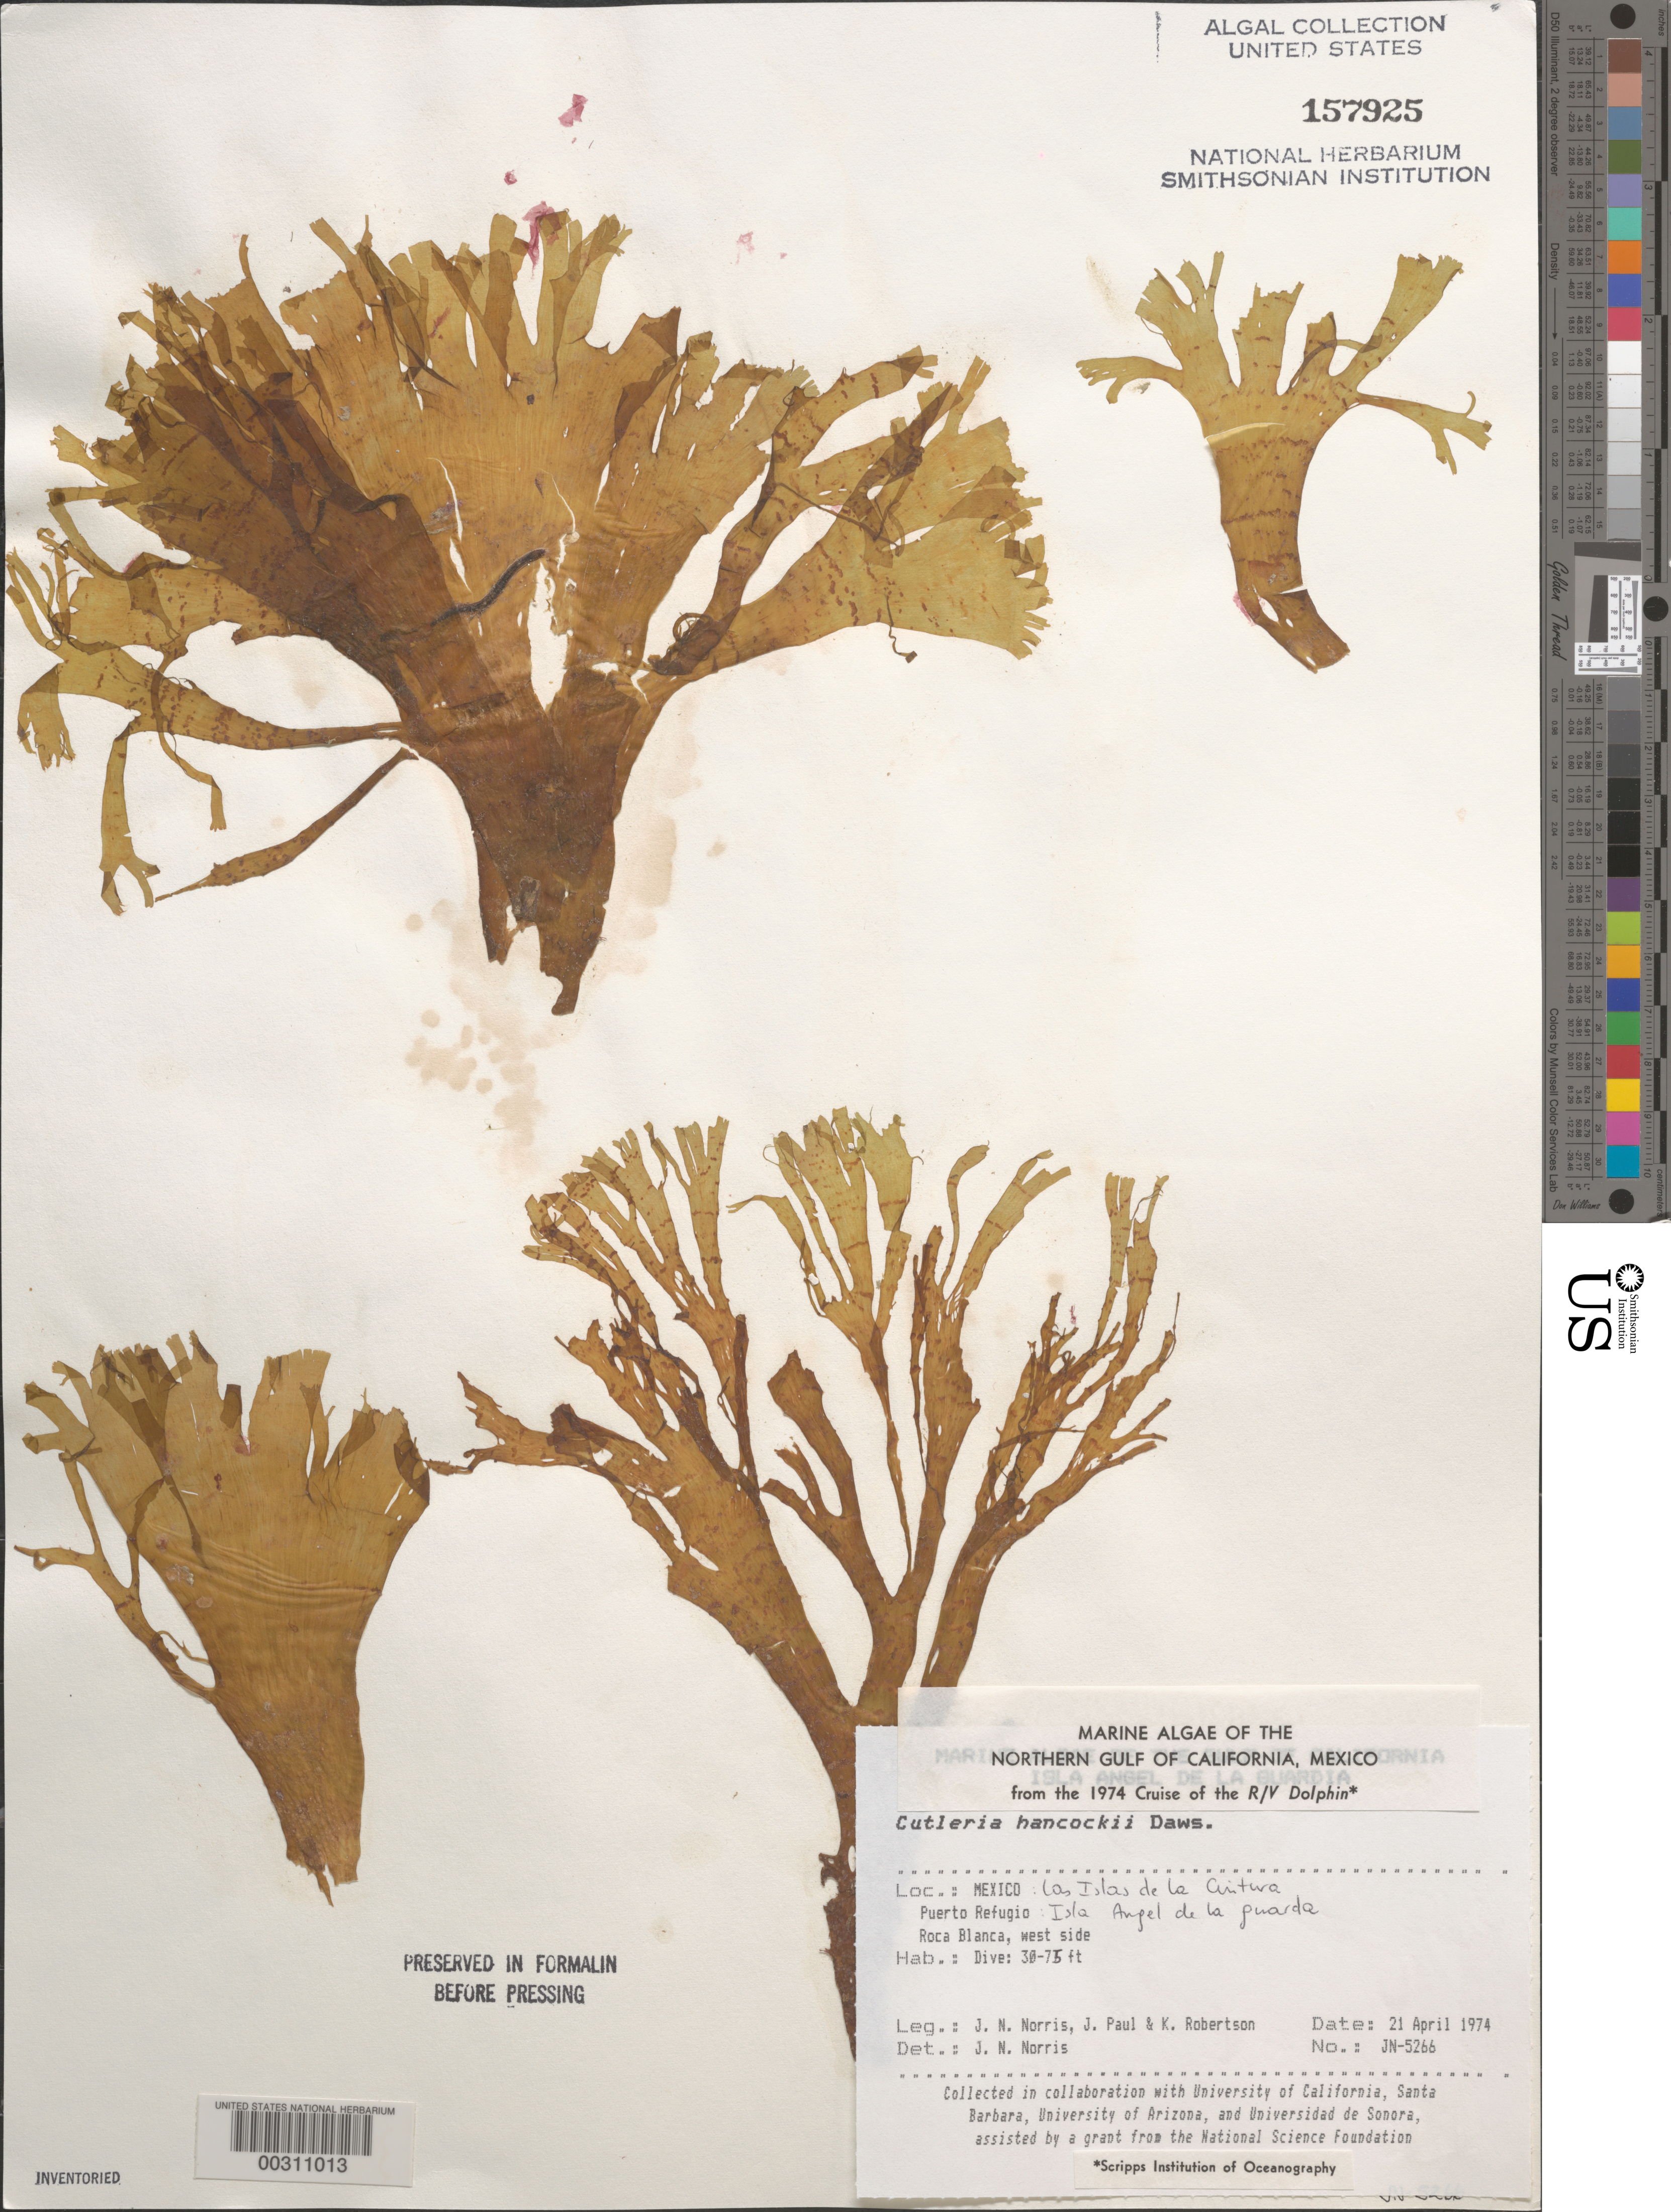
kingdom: Chromista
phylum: Ochrophyta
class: Phaeophyceae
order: Cutleriales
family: Cutleriaceae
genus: Cutleria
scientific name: Cutleria hancockii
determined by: Norris, James N.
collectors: J. N. Norris, J. Paul & K. Robertson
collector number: JN-5266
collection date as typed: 21 Apr 1974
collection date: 1974-04-21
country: Mexico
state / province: Baja California Norte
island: Isla Angel de la Guarda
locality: Puerto Refugio, Roca Blanca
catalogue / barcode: US 157925